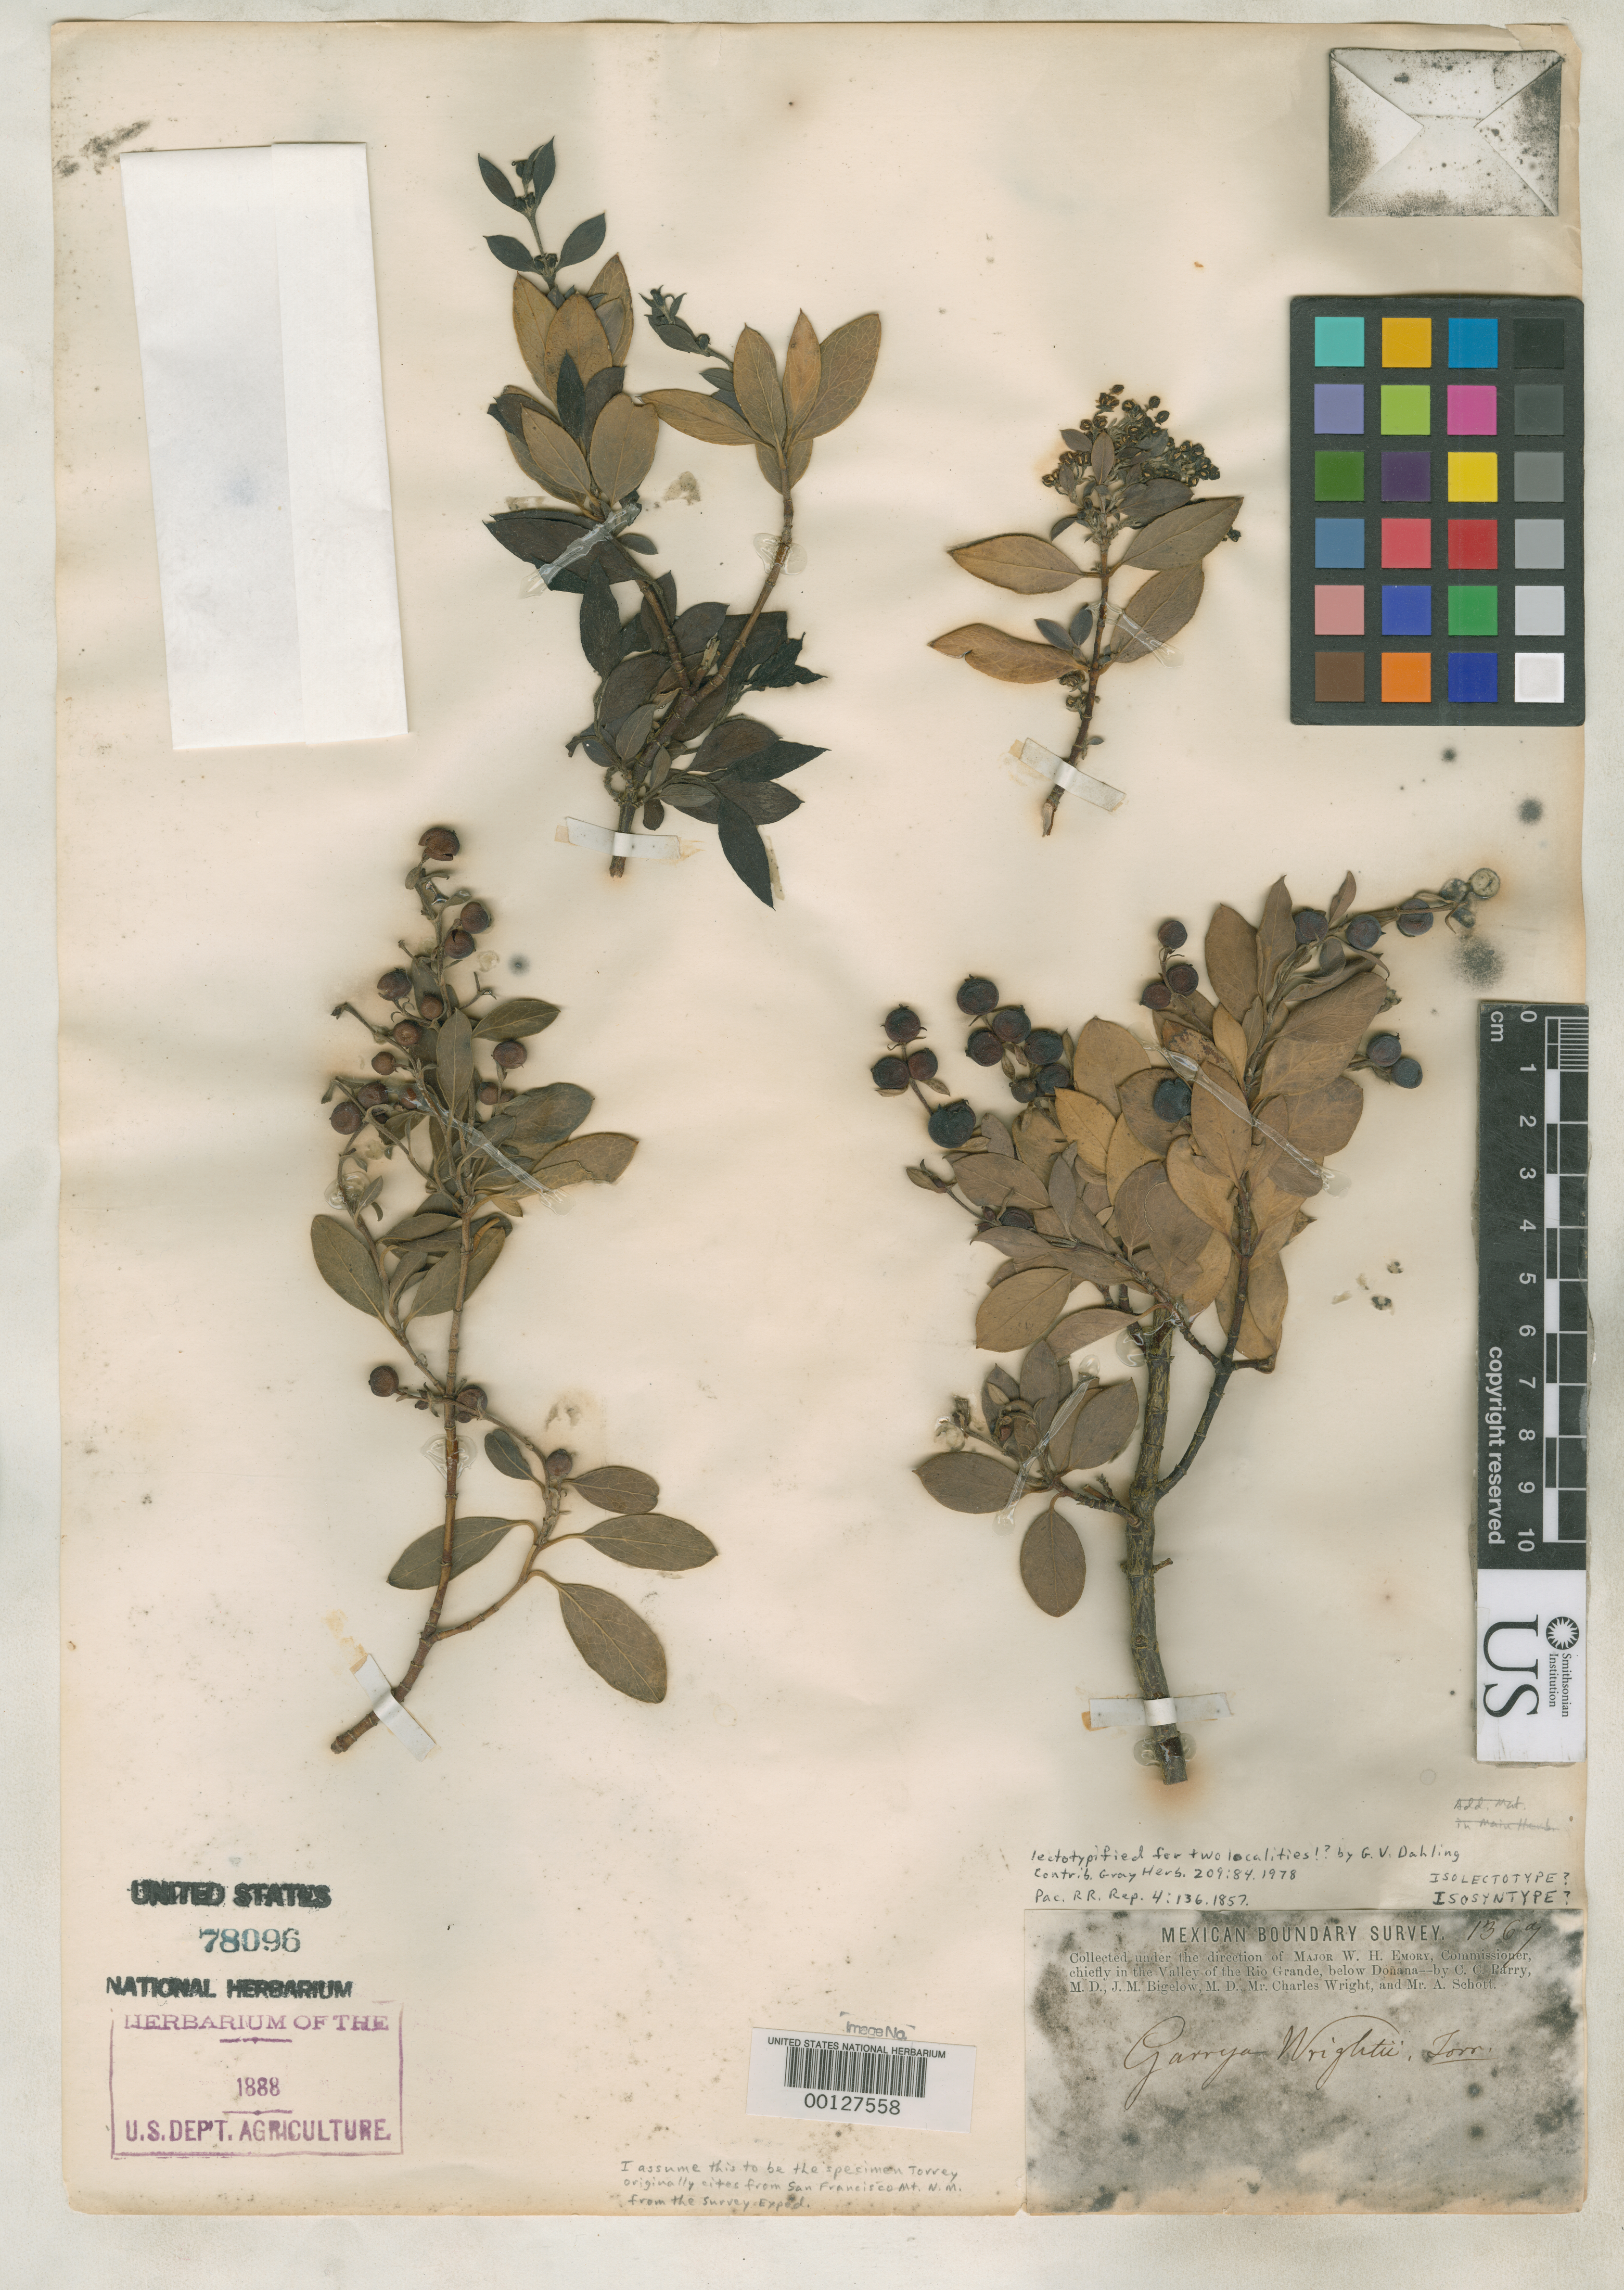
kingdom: Plantae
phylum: Tracheophyta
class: Magnoliopsida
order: Garryales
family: Garryaceae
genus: Garrya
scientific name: Garrya wrightii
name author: Torr.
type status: Possible Isosyntype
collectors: C. C. Parry & et al.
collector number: Mex. Bound. Surv. 1367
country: United States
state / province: Texas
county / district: Dona Ana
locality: Valley of the Rio Grande, below Doñana.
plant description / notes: Lectotypified for 2 localities?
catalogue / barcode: US 78096